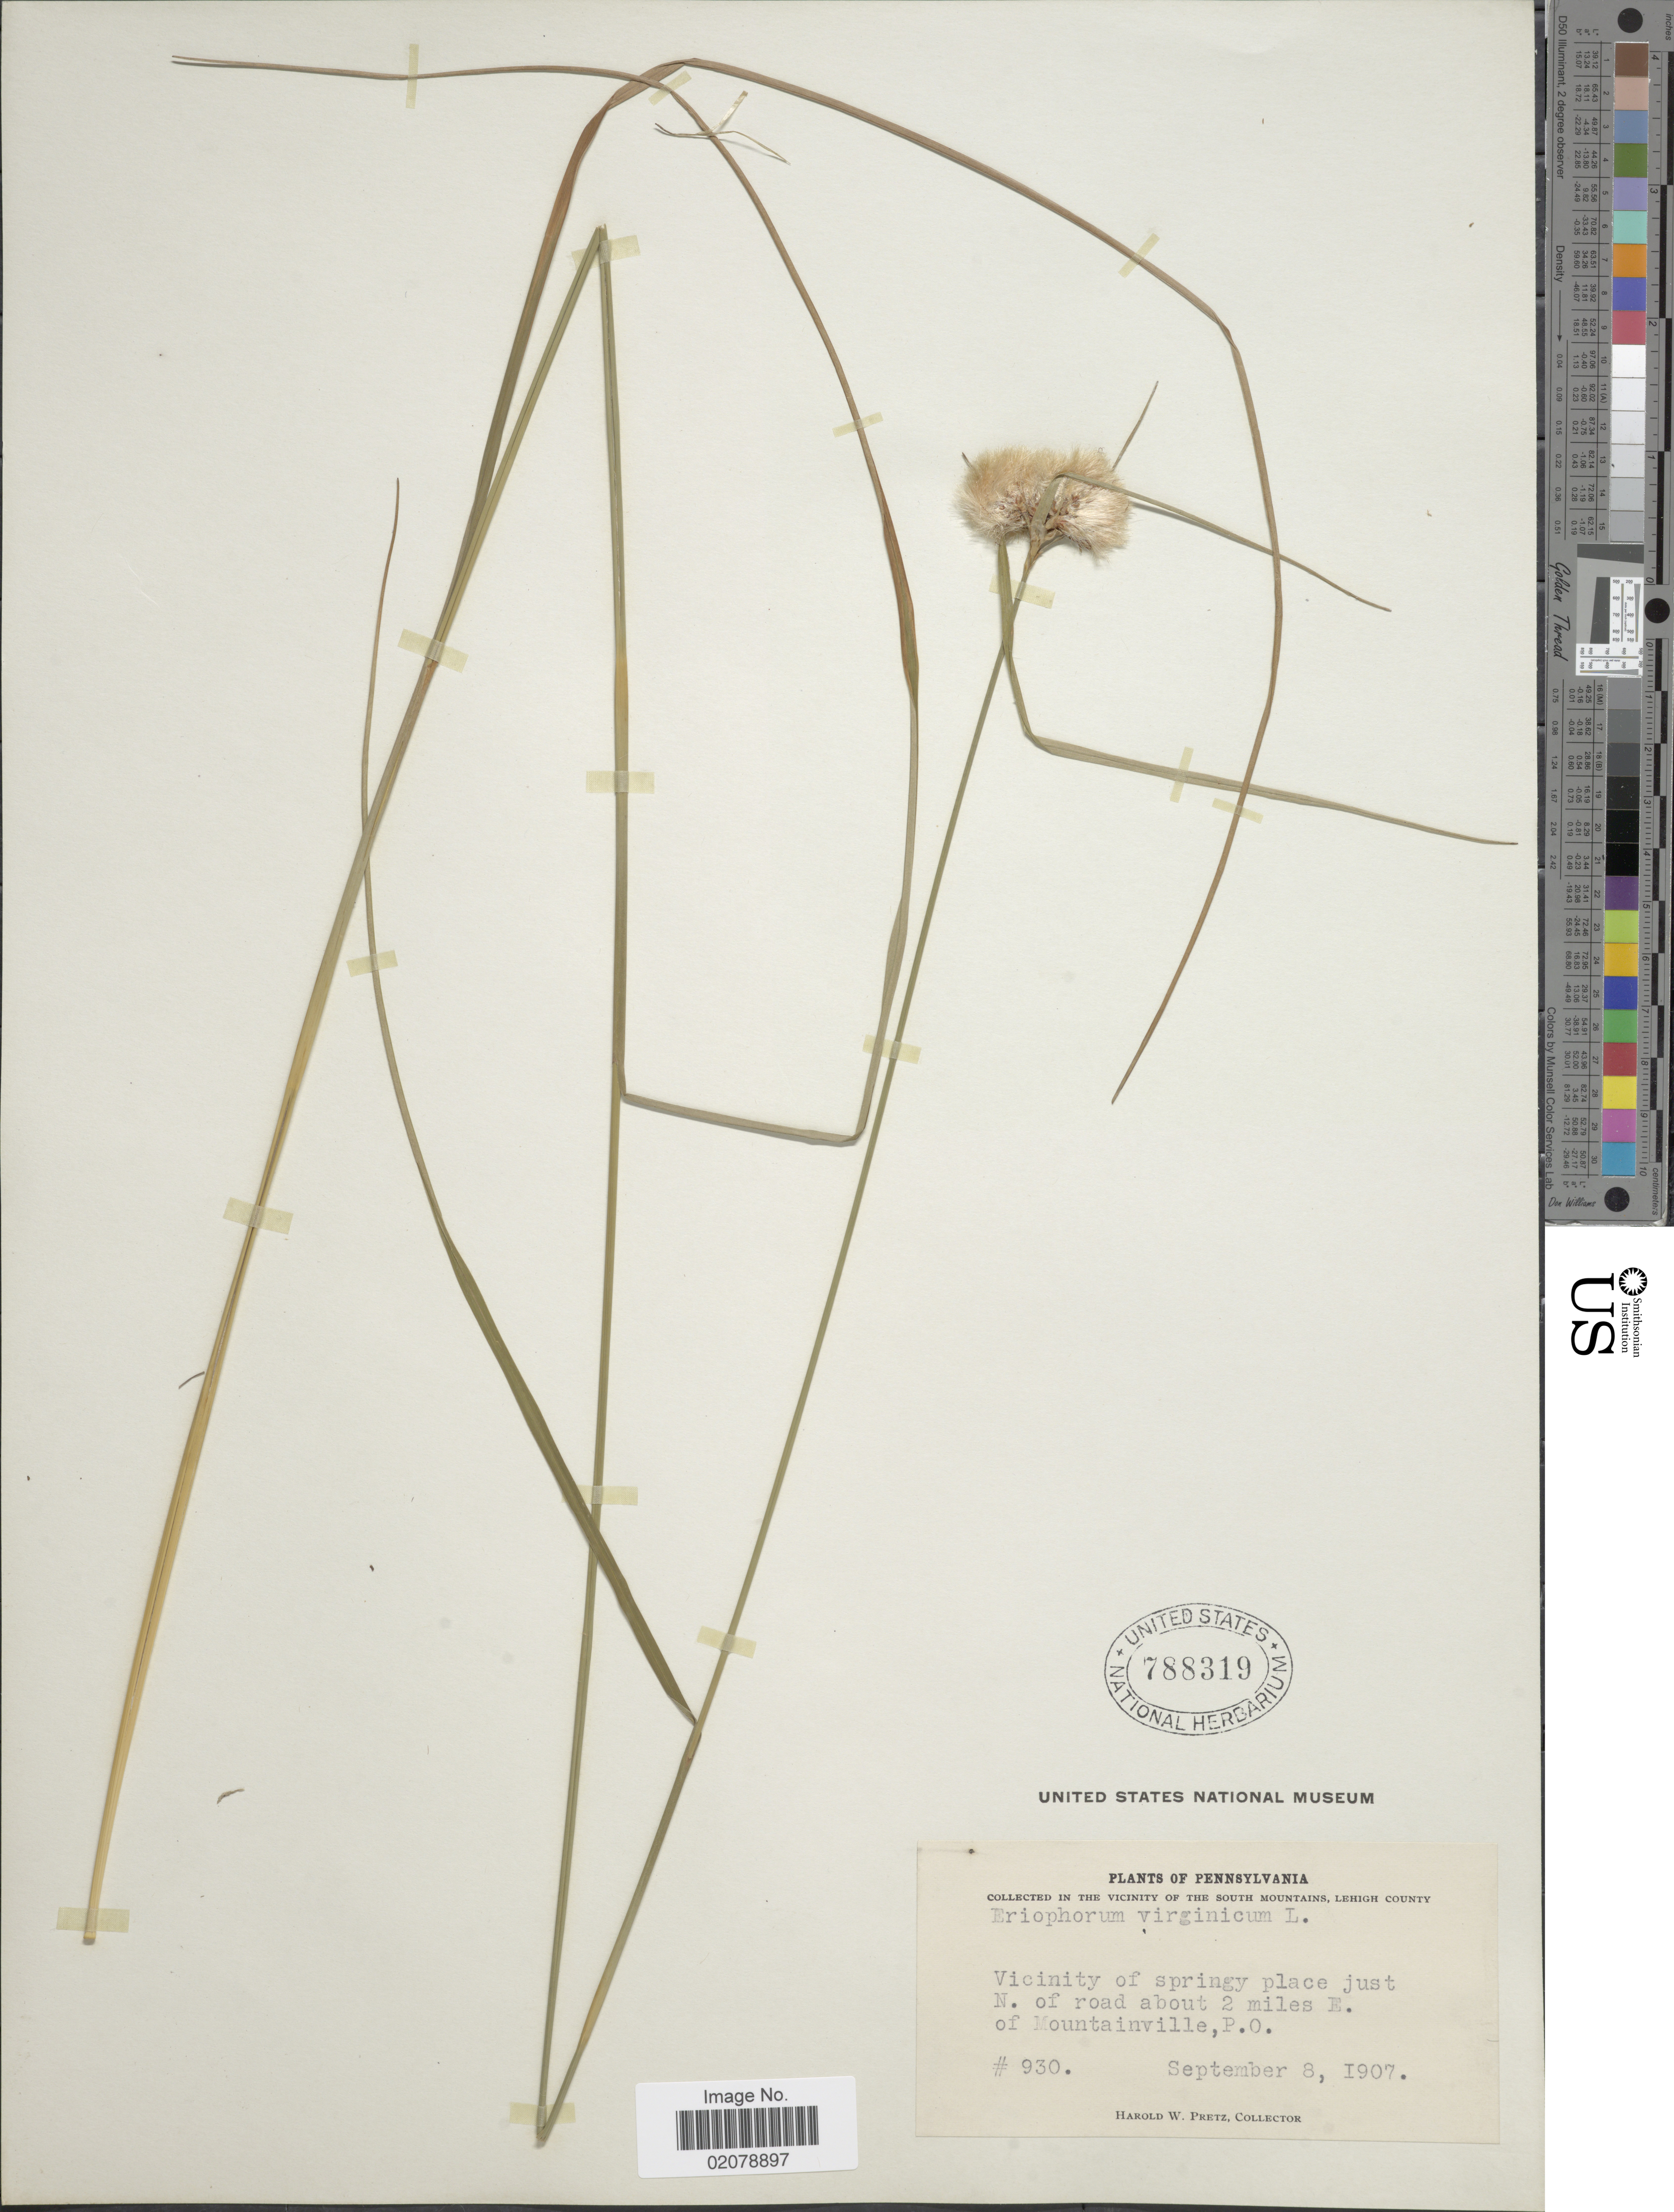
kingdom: Plantae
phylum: Tracheophyta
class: Liliopsida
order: Poales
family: Cyperaceae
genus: Eriophorum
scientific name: Eriophorum virginicum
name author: L.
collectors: H. W. Pretz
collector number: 930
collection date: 1907-09-08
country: United States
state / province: Pennsylvania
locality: In the vicinity of the South Mountains, Lehigh County, Vicinity of springy place just N. of road about 2 miles E. of Mountainville, P.O.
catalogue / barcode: US 788319